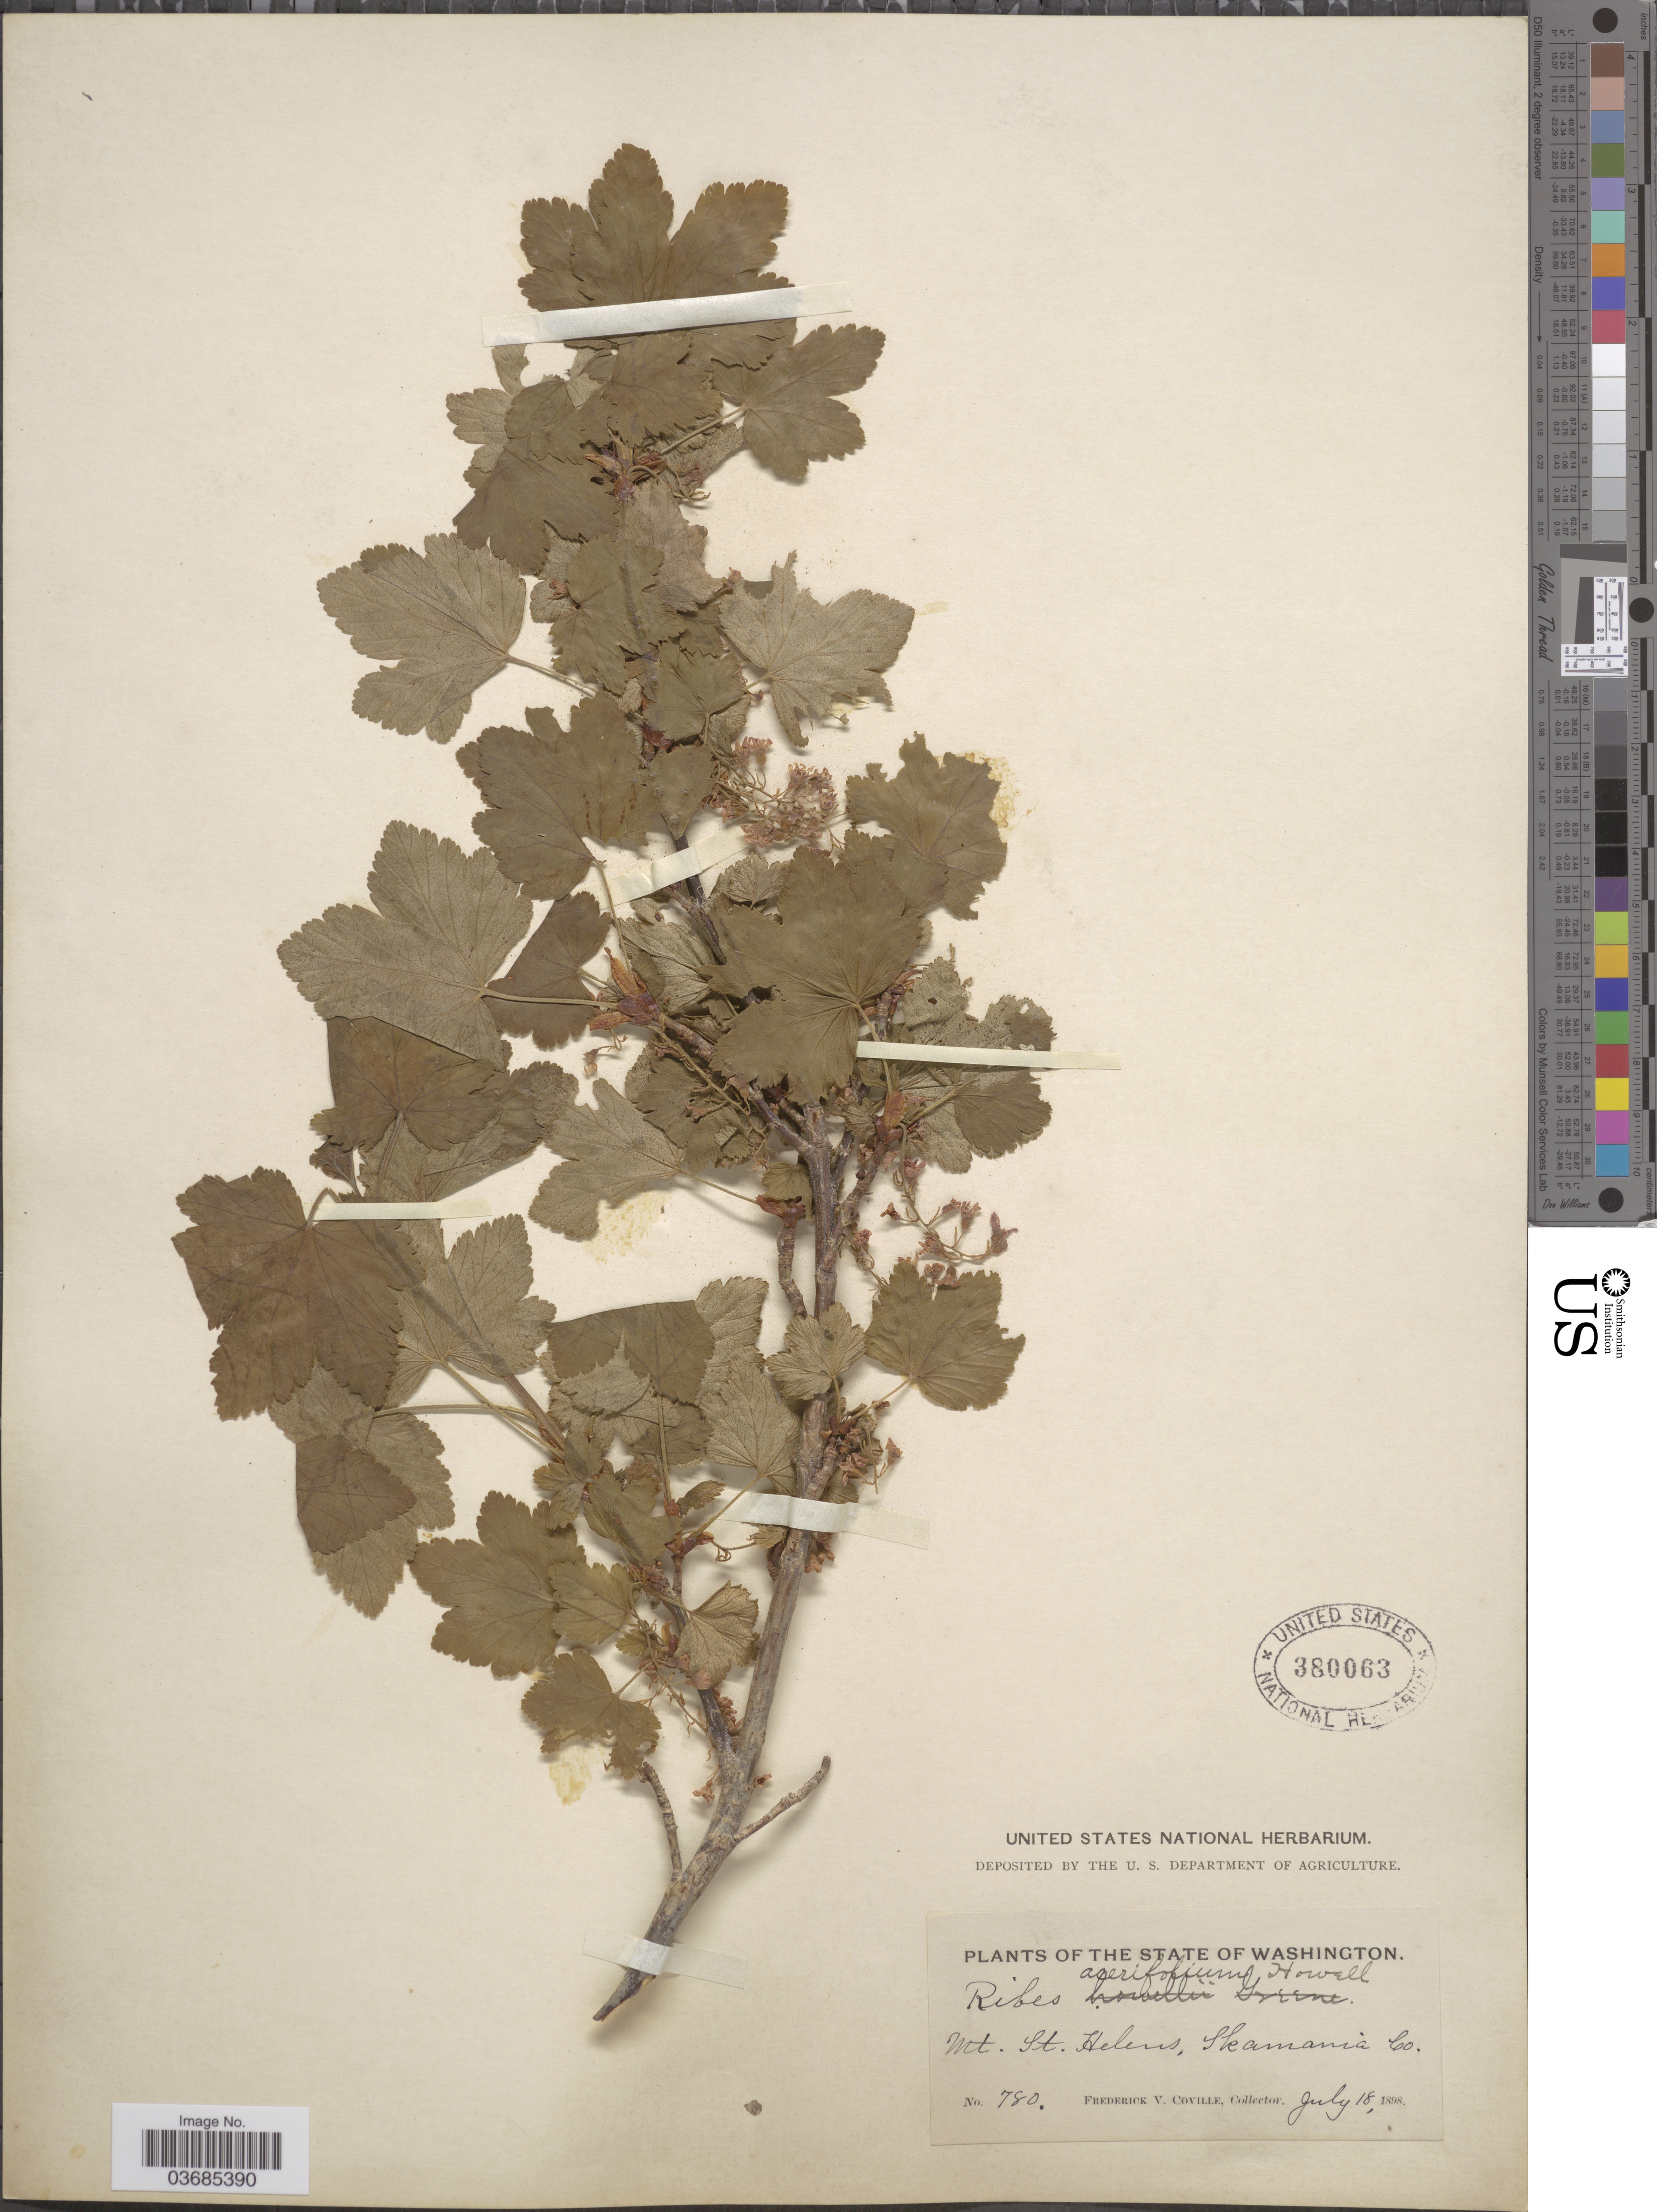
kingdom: Plantae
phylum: Tracheophyta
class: Magnoliopsida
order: Saxifragales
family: Grossulariaceae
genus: Ribes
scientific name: Ribes acerifolium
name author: Howell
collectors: F. V. Coville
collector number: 780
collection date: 1898-07-18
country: United States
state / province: Washington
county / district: Skamania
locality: Mt. St. Helens, Skamania Co.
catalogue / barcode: US 380063